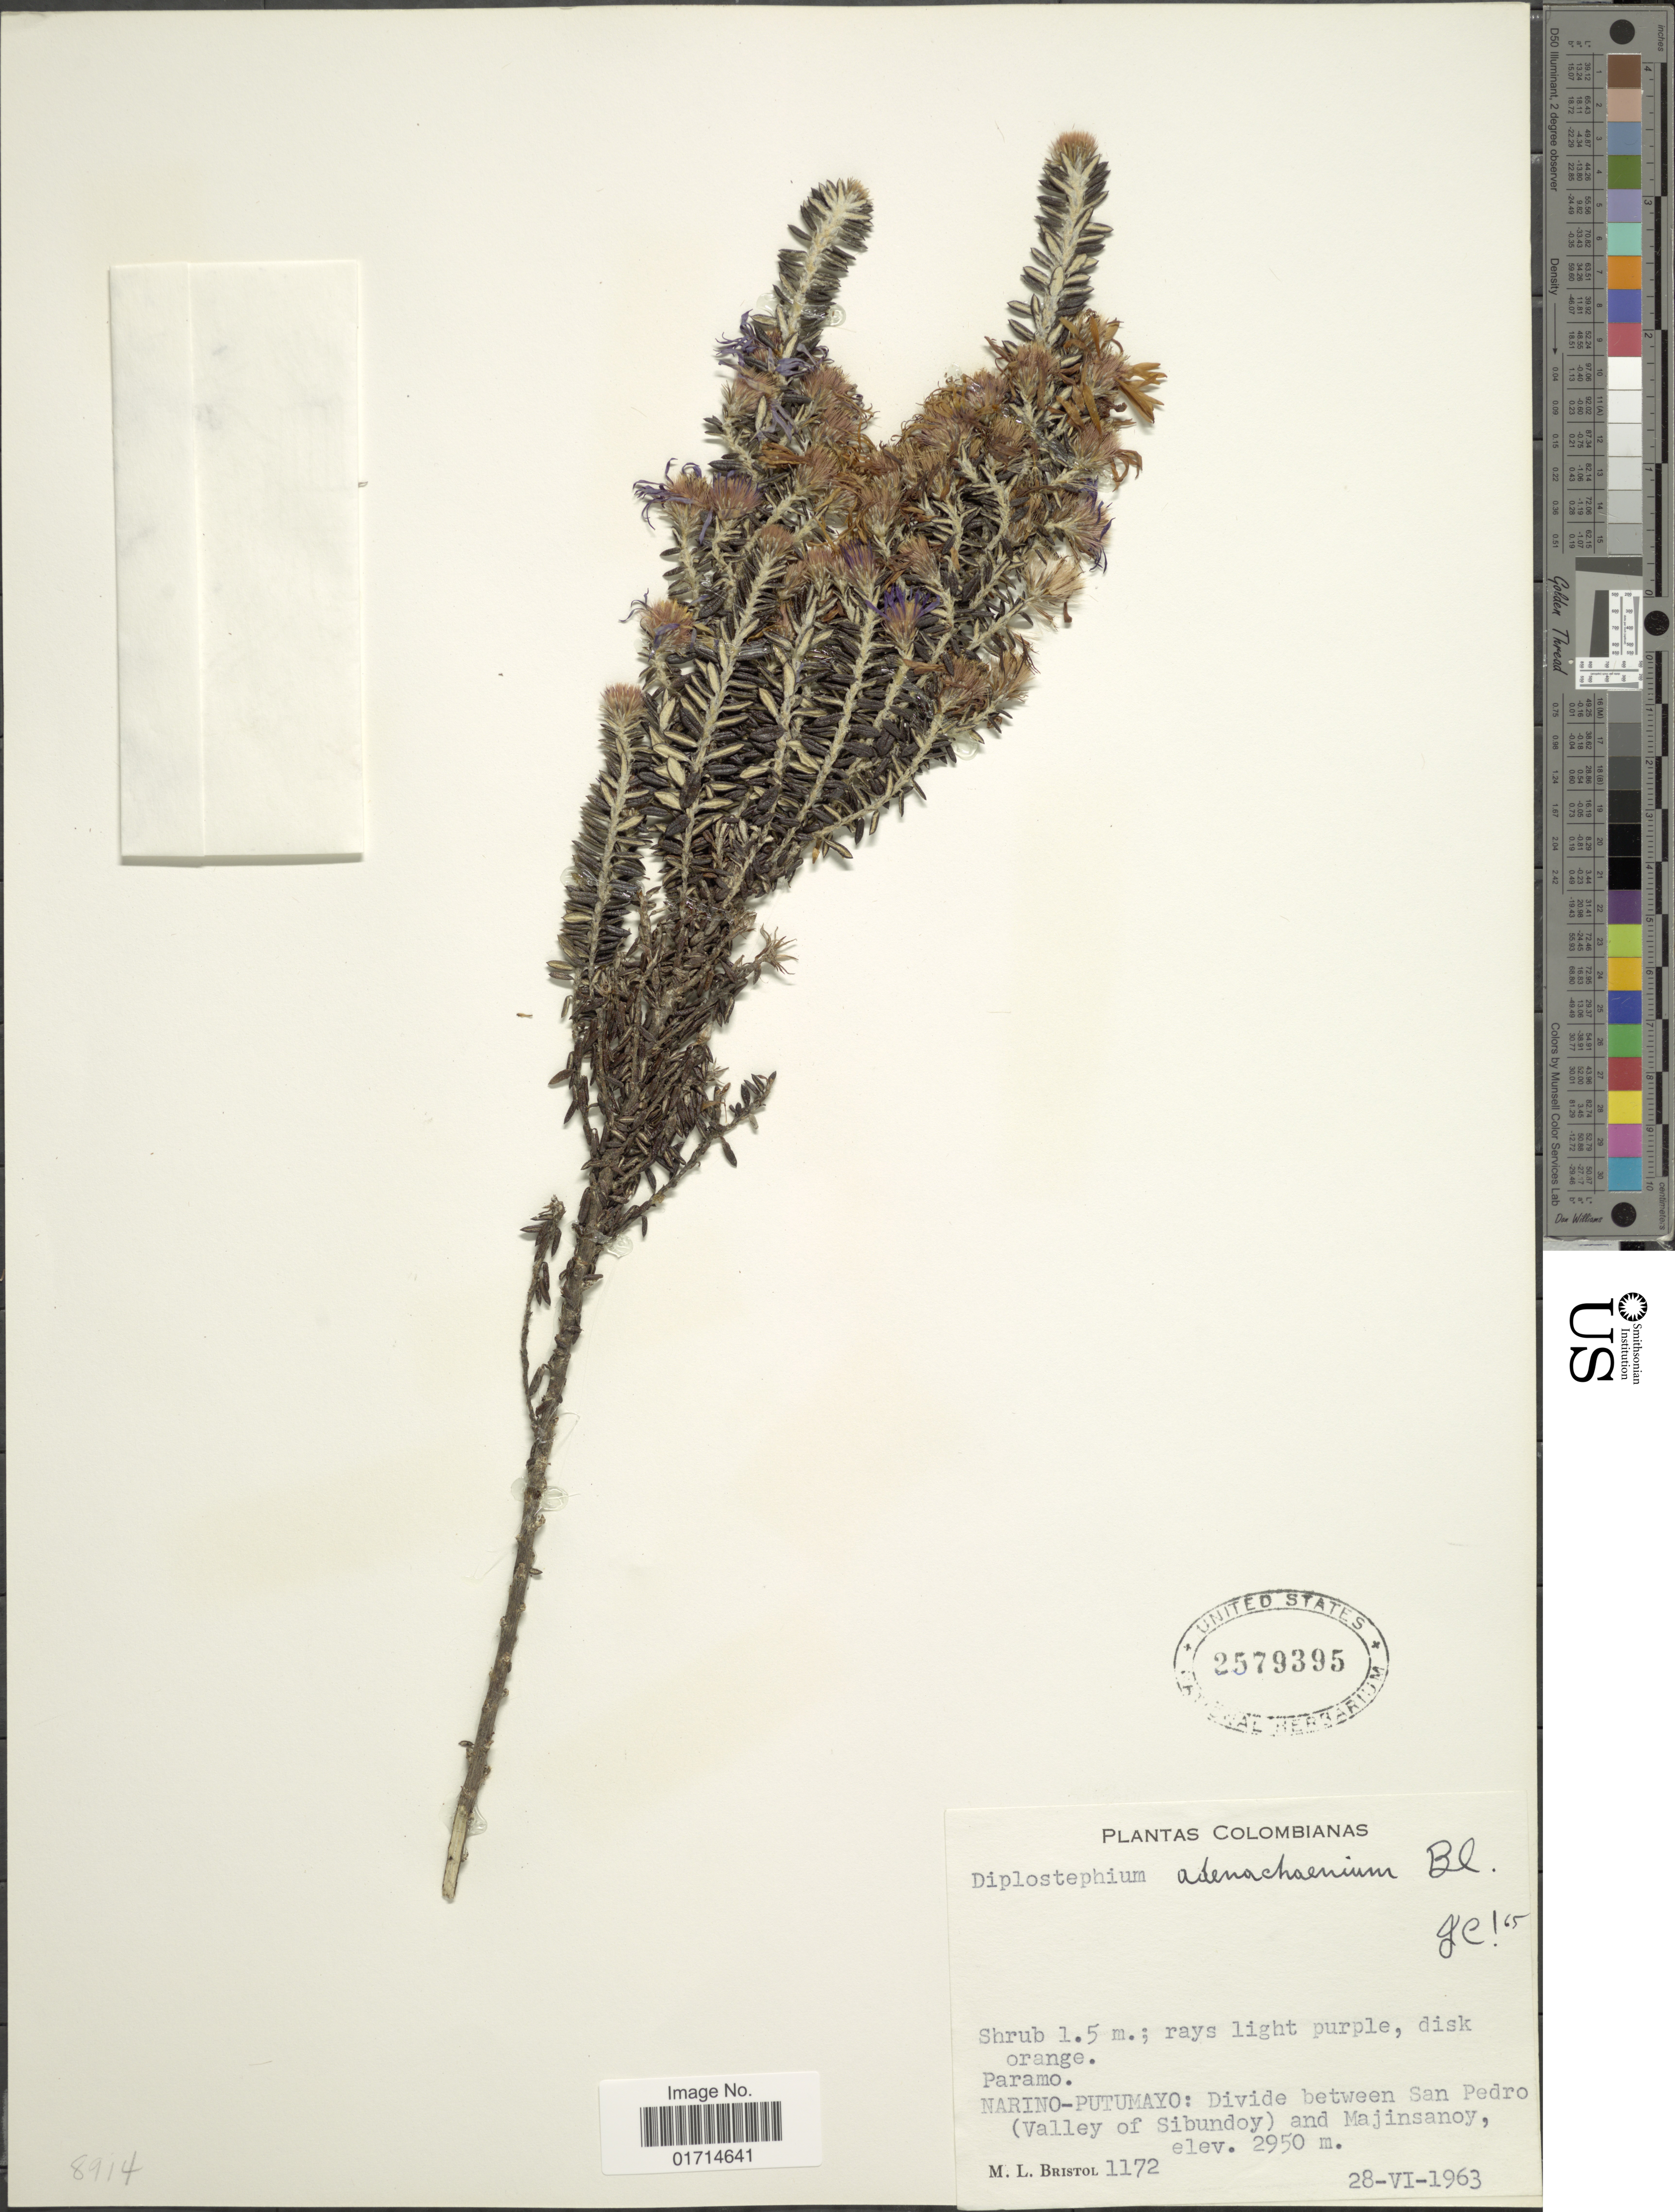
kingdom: Plantae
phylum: Tracheophyta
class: Magnoliopsida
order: Asterales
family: Asteraceae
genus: Diplostephium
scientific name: Diplostephium hartwegii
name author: Hieron.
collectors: M. L. Bristol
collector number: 1172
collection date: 1963-06-28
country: Colombia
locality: Narino-Putumayo: Divide between San Pedro (Valley of Sibundoy) and Majinsanoy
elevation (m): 2950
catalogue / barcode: US 2579395